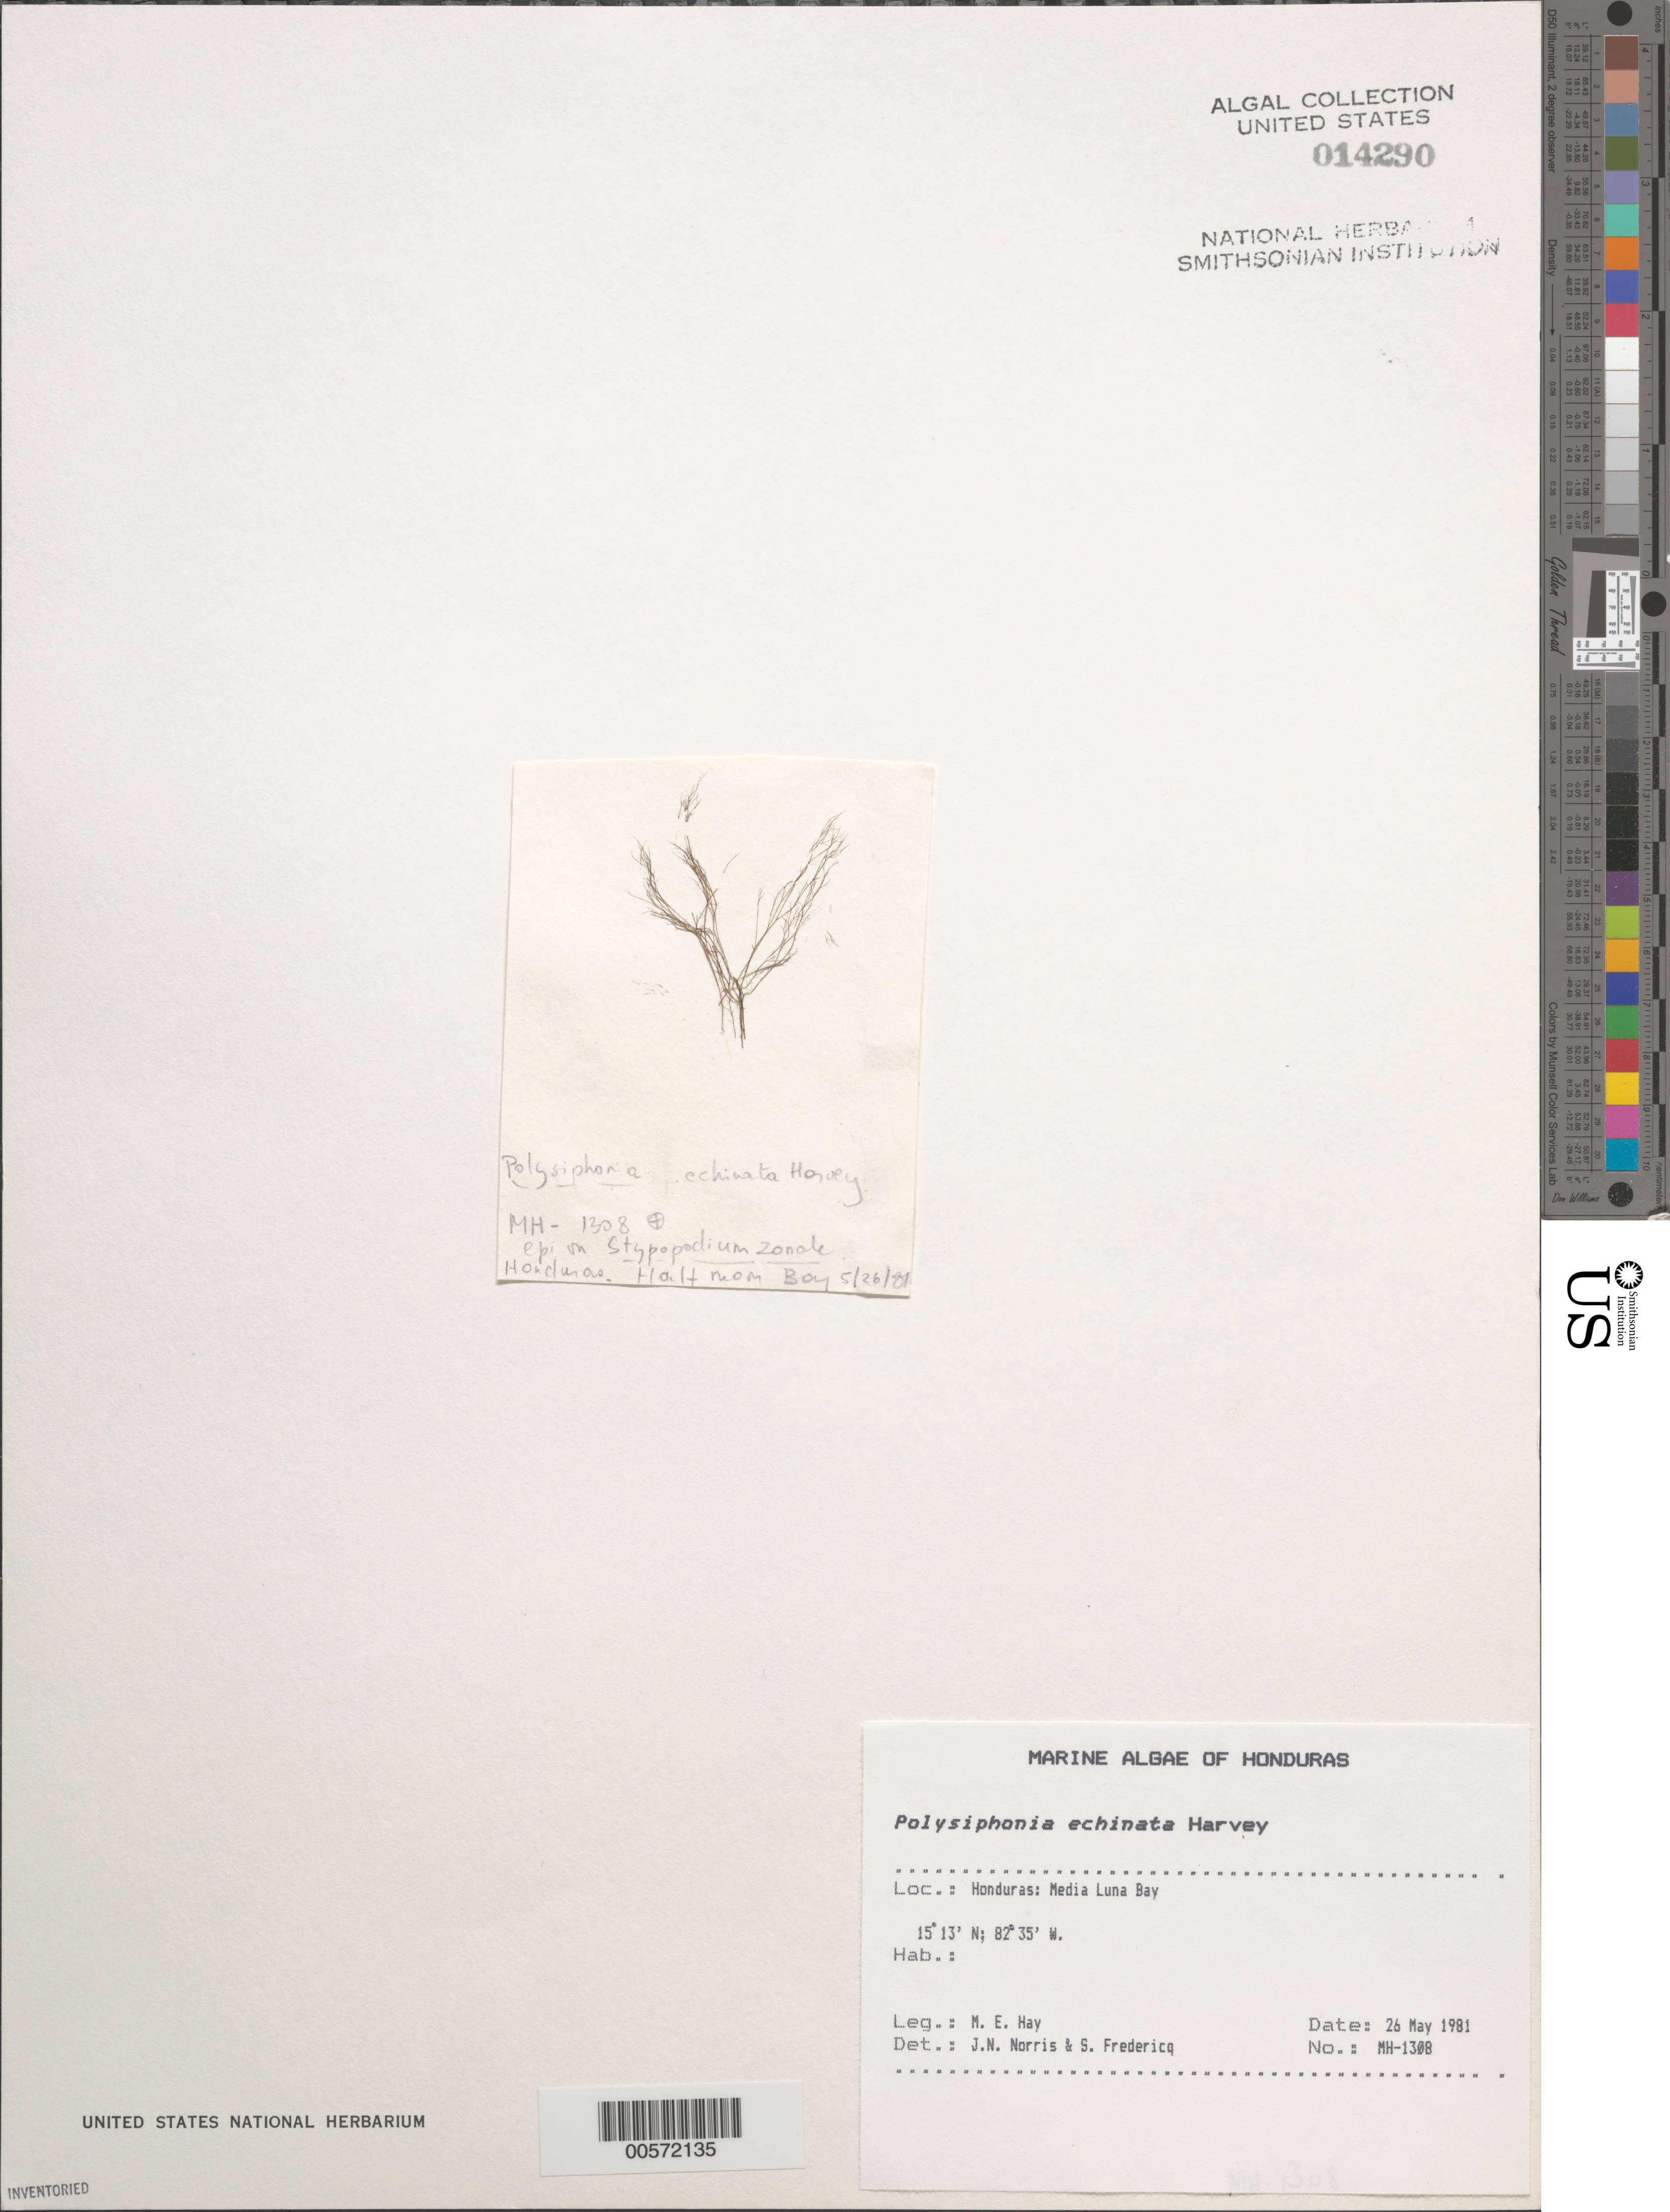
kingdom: Plantae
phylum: Rhodophyta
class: Florideophyceae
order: Ceramiales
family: Rhodomelaceae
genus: Acanthosiphonia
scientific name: Acanthosiphonia echinata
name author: (Harv.) Savoie & G.W. Saunders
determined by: Algae name updating Project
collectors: M. E. Hay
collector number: MEH-1308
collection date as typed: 26 May 1981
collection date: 1981-05-26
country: Honduras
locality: Media luna bay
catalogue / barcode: US 14290